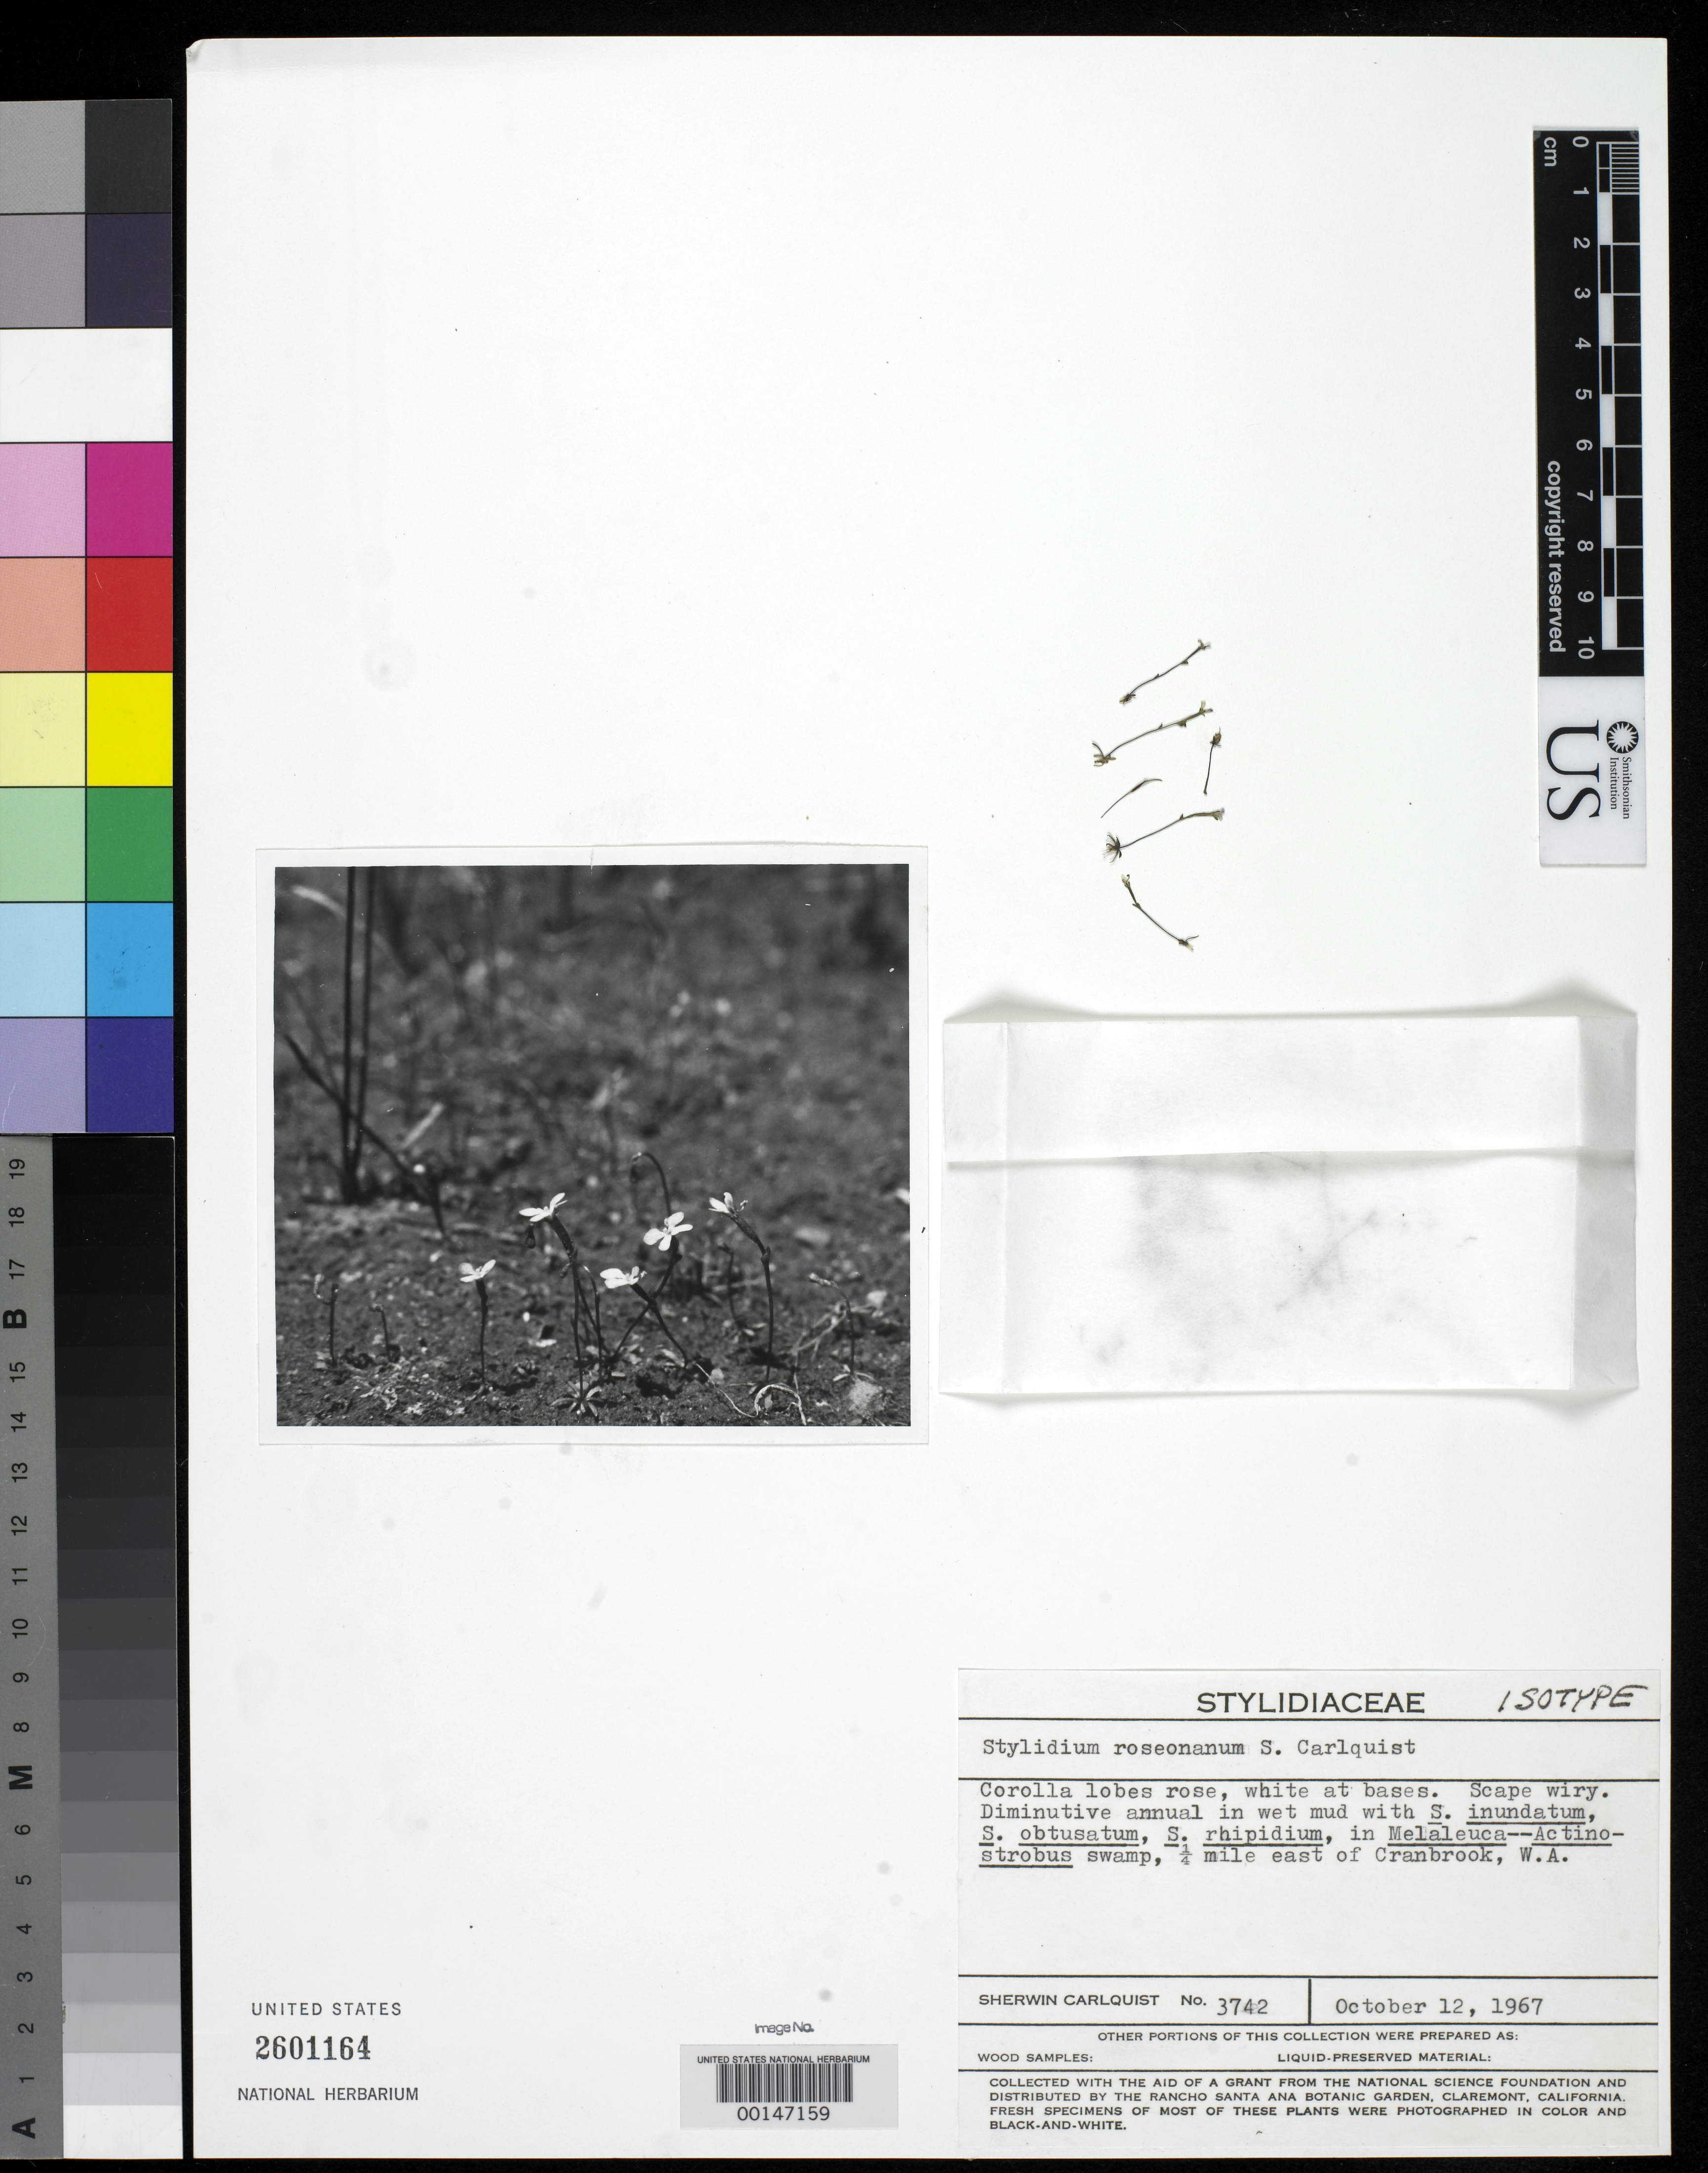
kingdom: Plantae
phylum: Tracheophyta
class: Magnoliopsida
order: Asterales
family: Stylidiaceae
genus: Stylidium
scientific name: Stylidium roseonanum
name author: Carlquist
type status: Isotype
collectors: S. Carlquist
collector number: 3742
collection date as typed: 12 Oct 1967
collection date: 1967-10-12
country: Australia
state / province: Western Australia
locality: East of Cranbrook.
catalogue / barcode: US 2601164